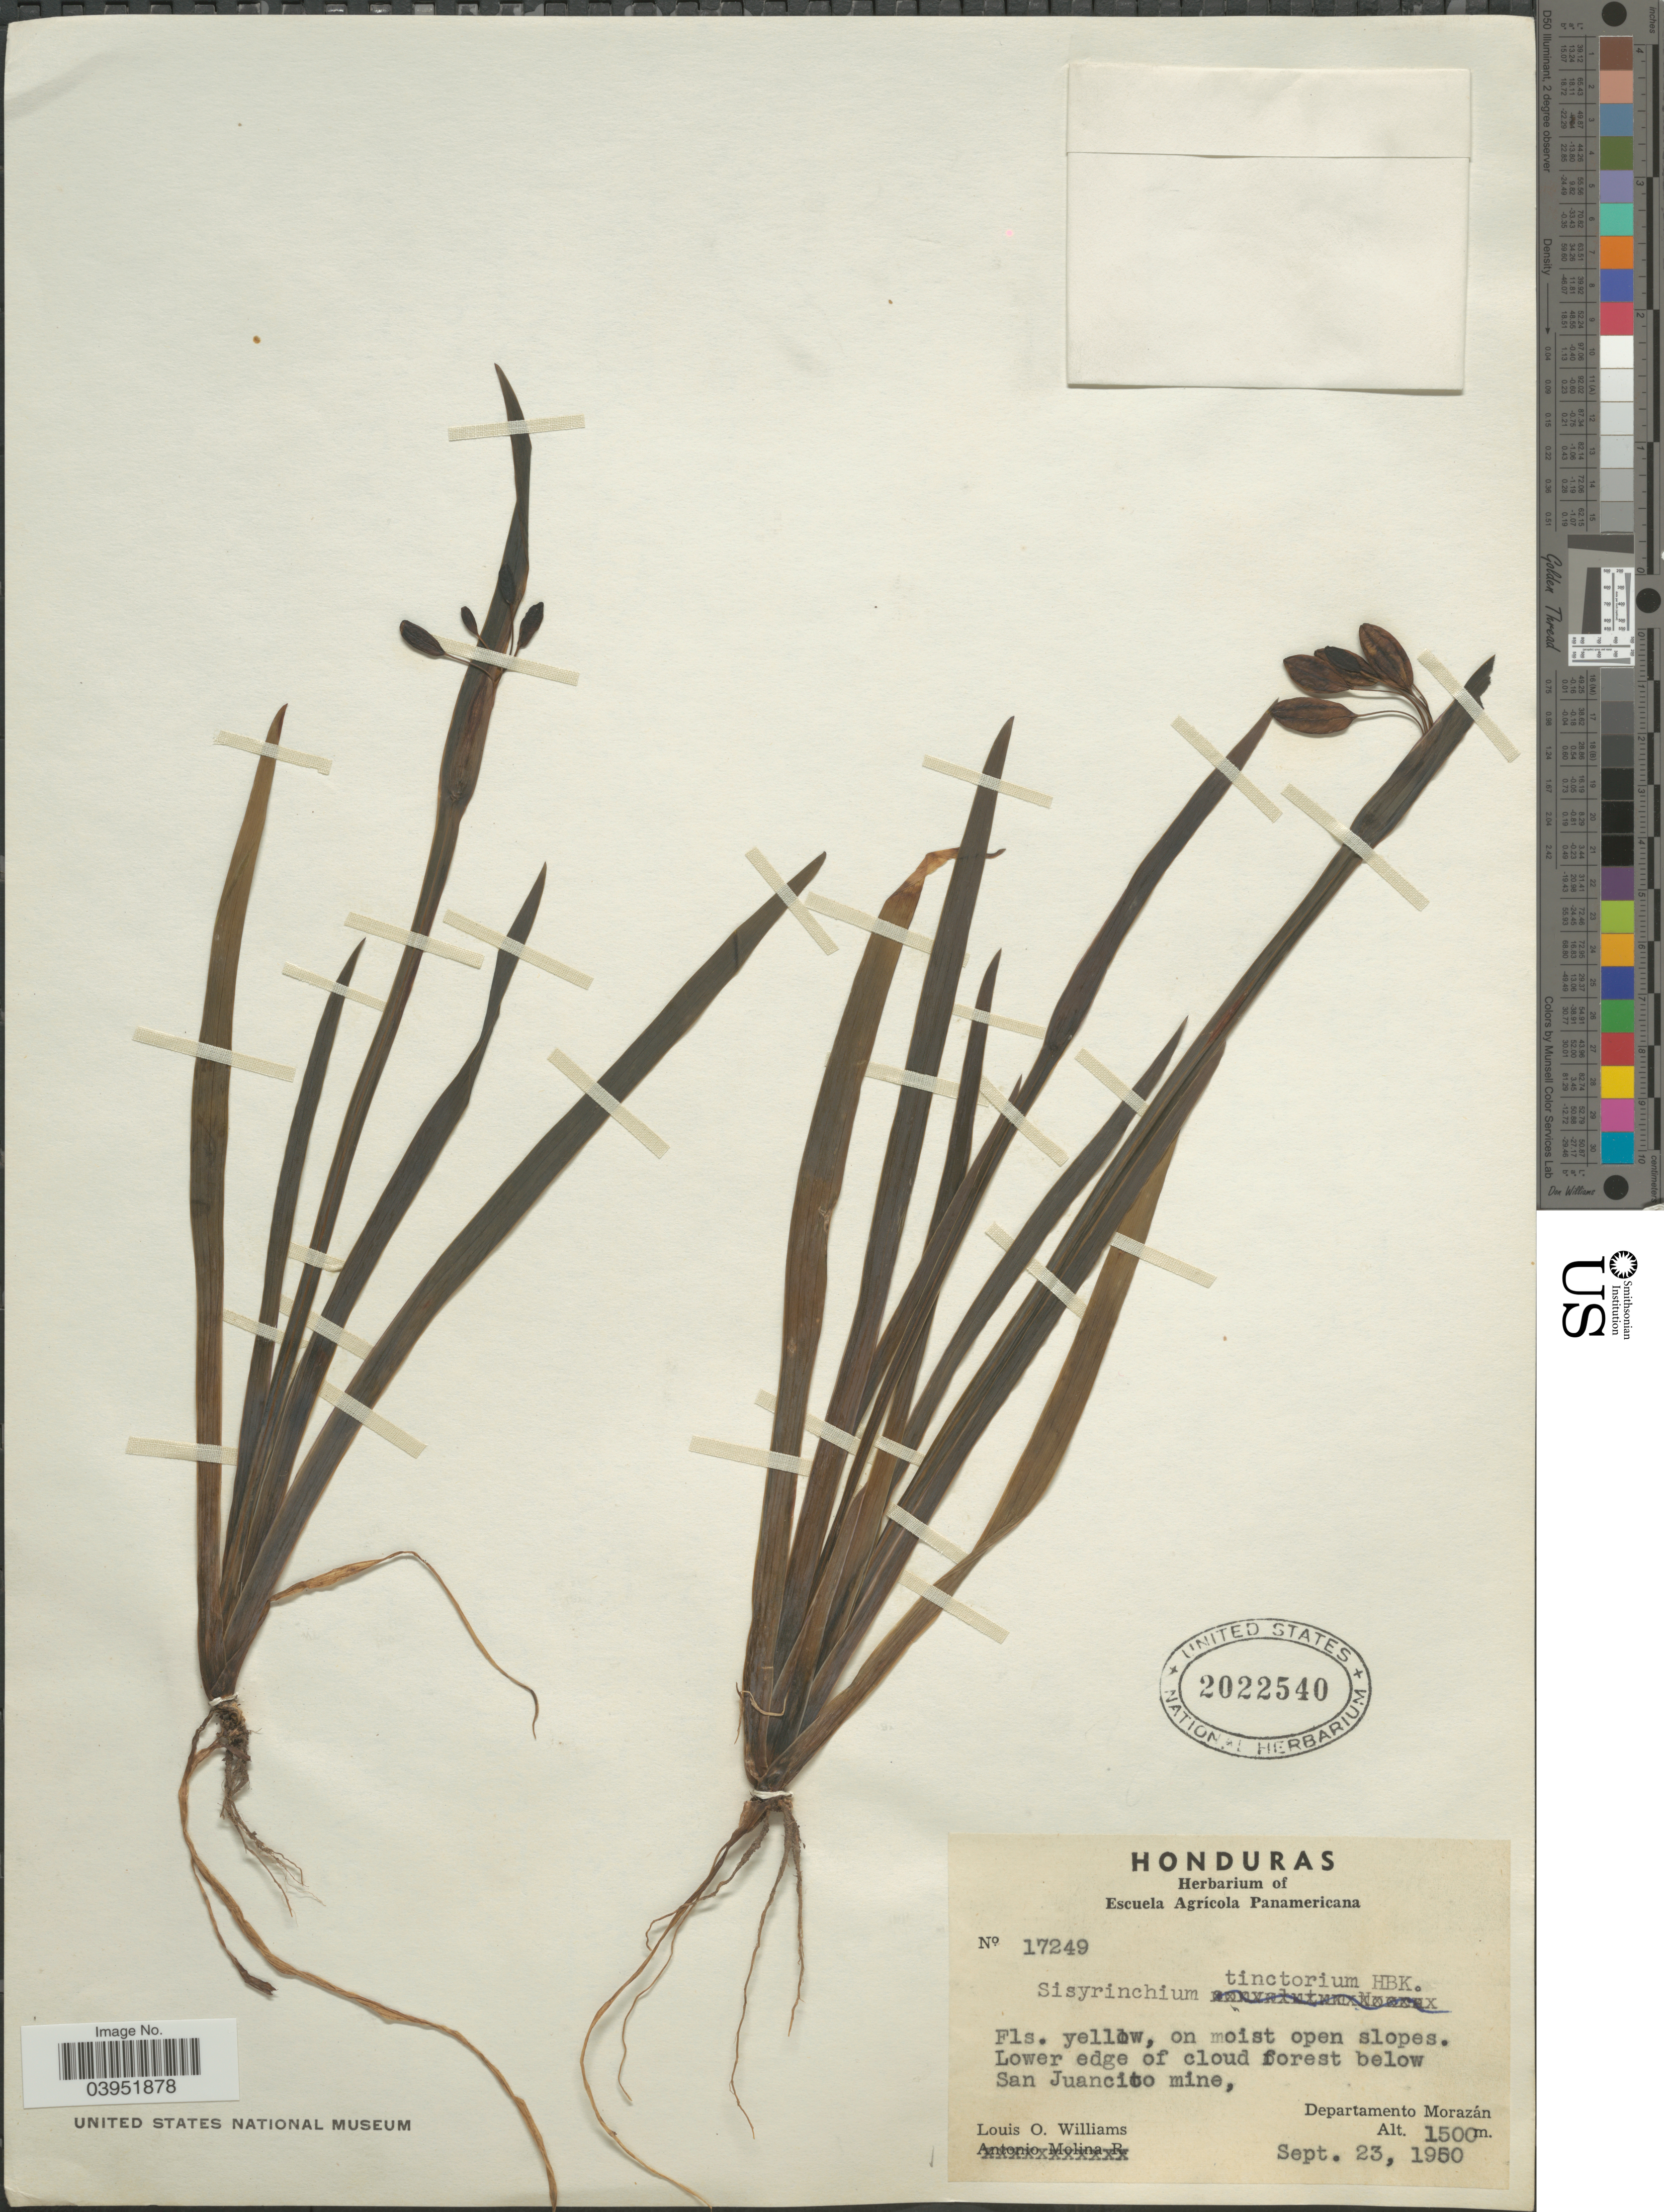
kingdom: Plantae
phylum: Tracheophyta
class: Liliopsida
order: Asparagales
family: Iridaceae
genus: Sisyrinchium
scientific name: Sisyrinchium tinctorium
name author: Kunth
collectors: L. O. Williams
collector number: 17249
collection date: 1950-09-23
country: Honduras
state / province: Fco. Morazán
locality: Lower edge of cloud forest below San Juancito mine, Departamento Morazán.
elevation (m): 1500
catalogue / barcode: US 2022540